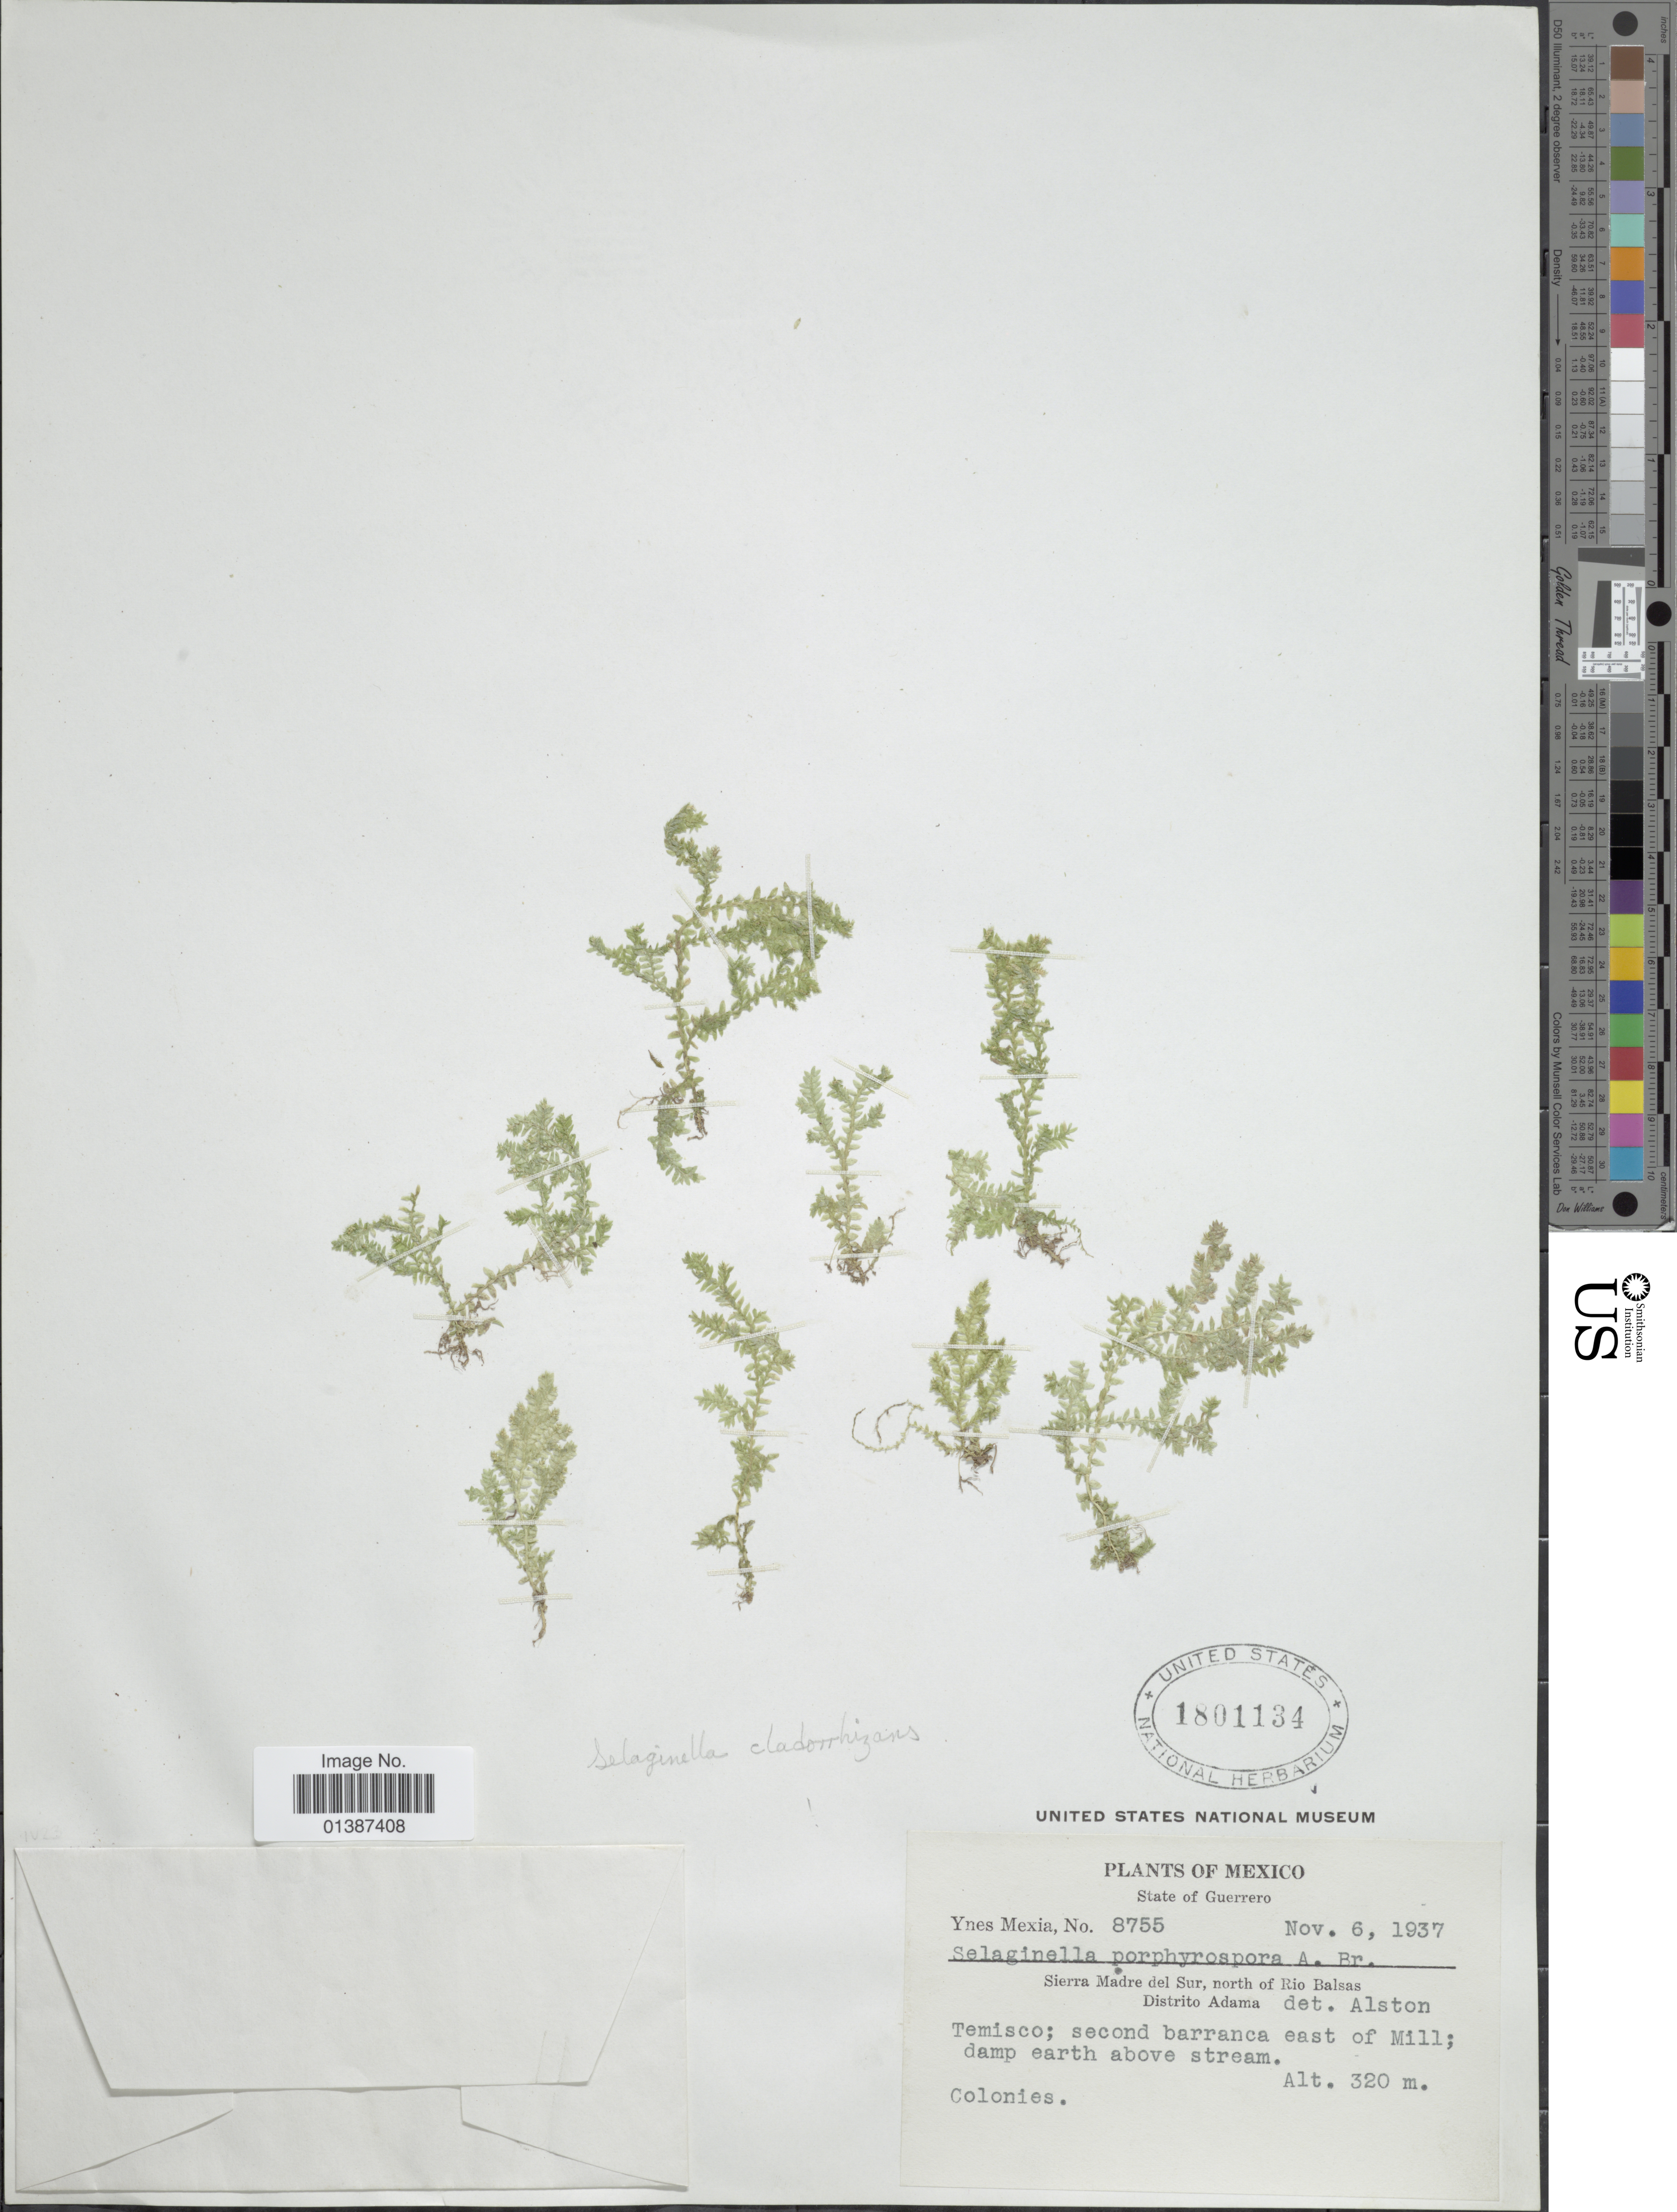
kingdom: Plantae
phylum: Tracheophyta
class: Lycopodiopsida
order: Selaginellales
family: Selaginellaceae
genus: Selaginella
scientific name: Selaginella cladorrhizans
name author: A. Br.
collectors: Y. Mexia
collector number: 8755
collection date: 1937-11-06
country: Mexico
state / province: Guerrero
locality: State of Guerrero, Sierra Madre del Sur, north of Rio Balsas, Distrito Adama, Temisco; second barranca east of Mill; damp earth above stream; Colonies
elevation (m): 320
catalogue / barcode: US 1801134